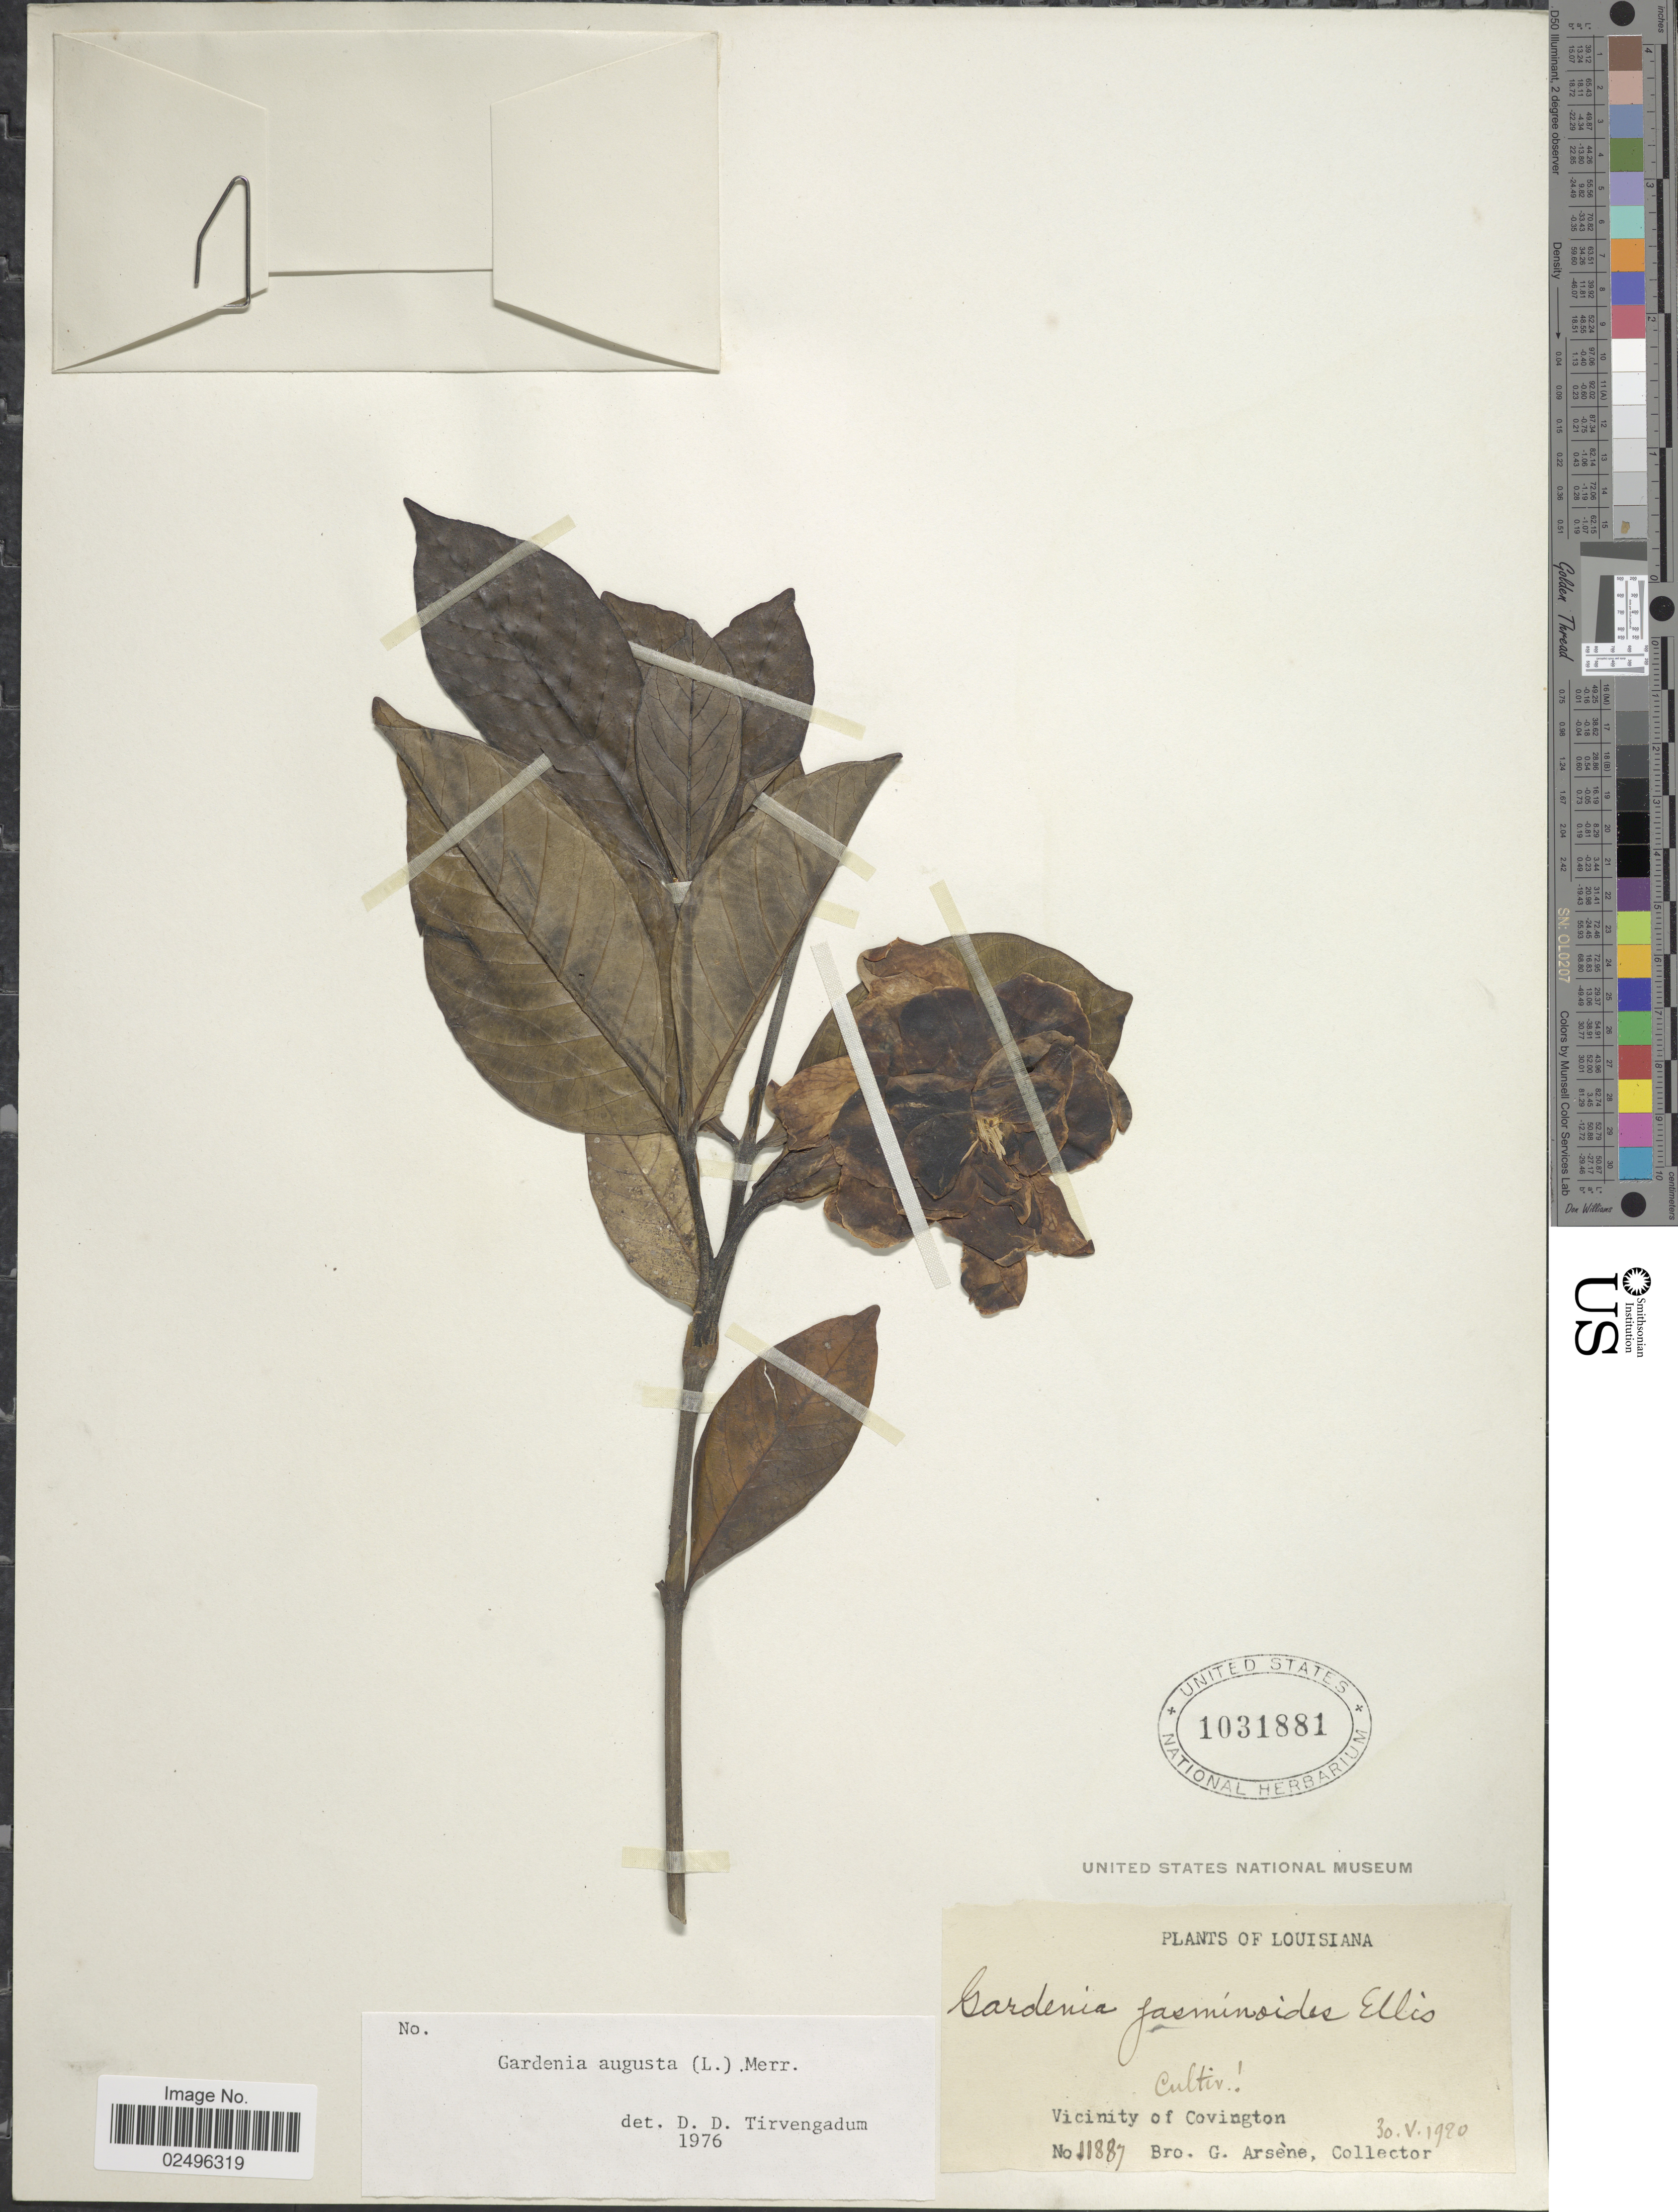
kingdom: Plantae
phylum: Tracheophyta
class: Magnoliopsida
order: Gentianales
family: Rubiaceae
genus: Gardenia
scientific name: Gardenia augusta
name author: (L.) Merr.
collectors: Bro. G. Arsène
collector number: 11887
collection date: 1920-05-30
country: United States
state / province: Louisiana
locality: Vicinity of Covington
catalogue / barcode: US 1031881